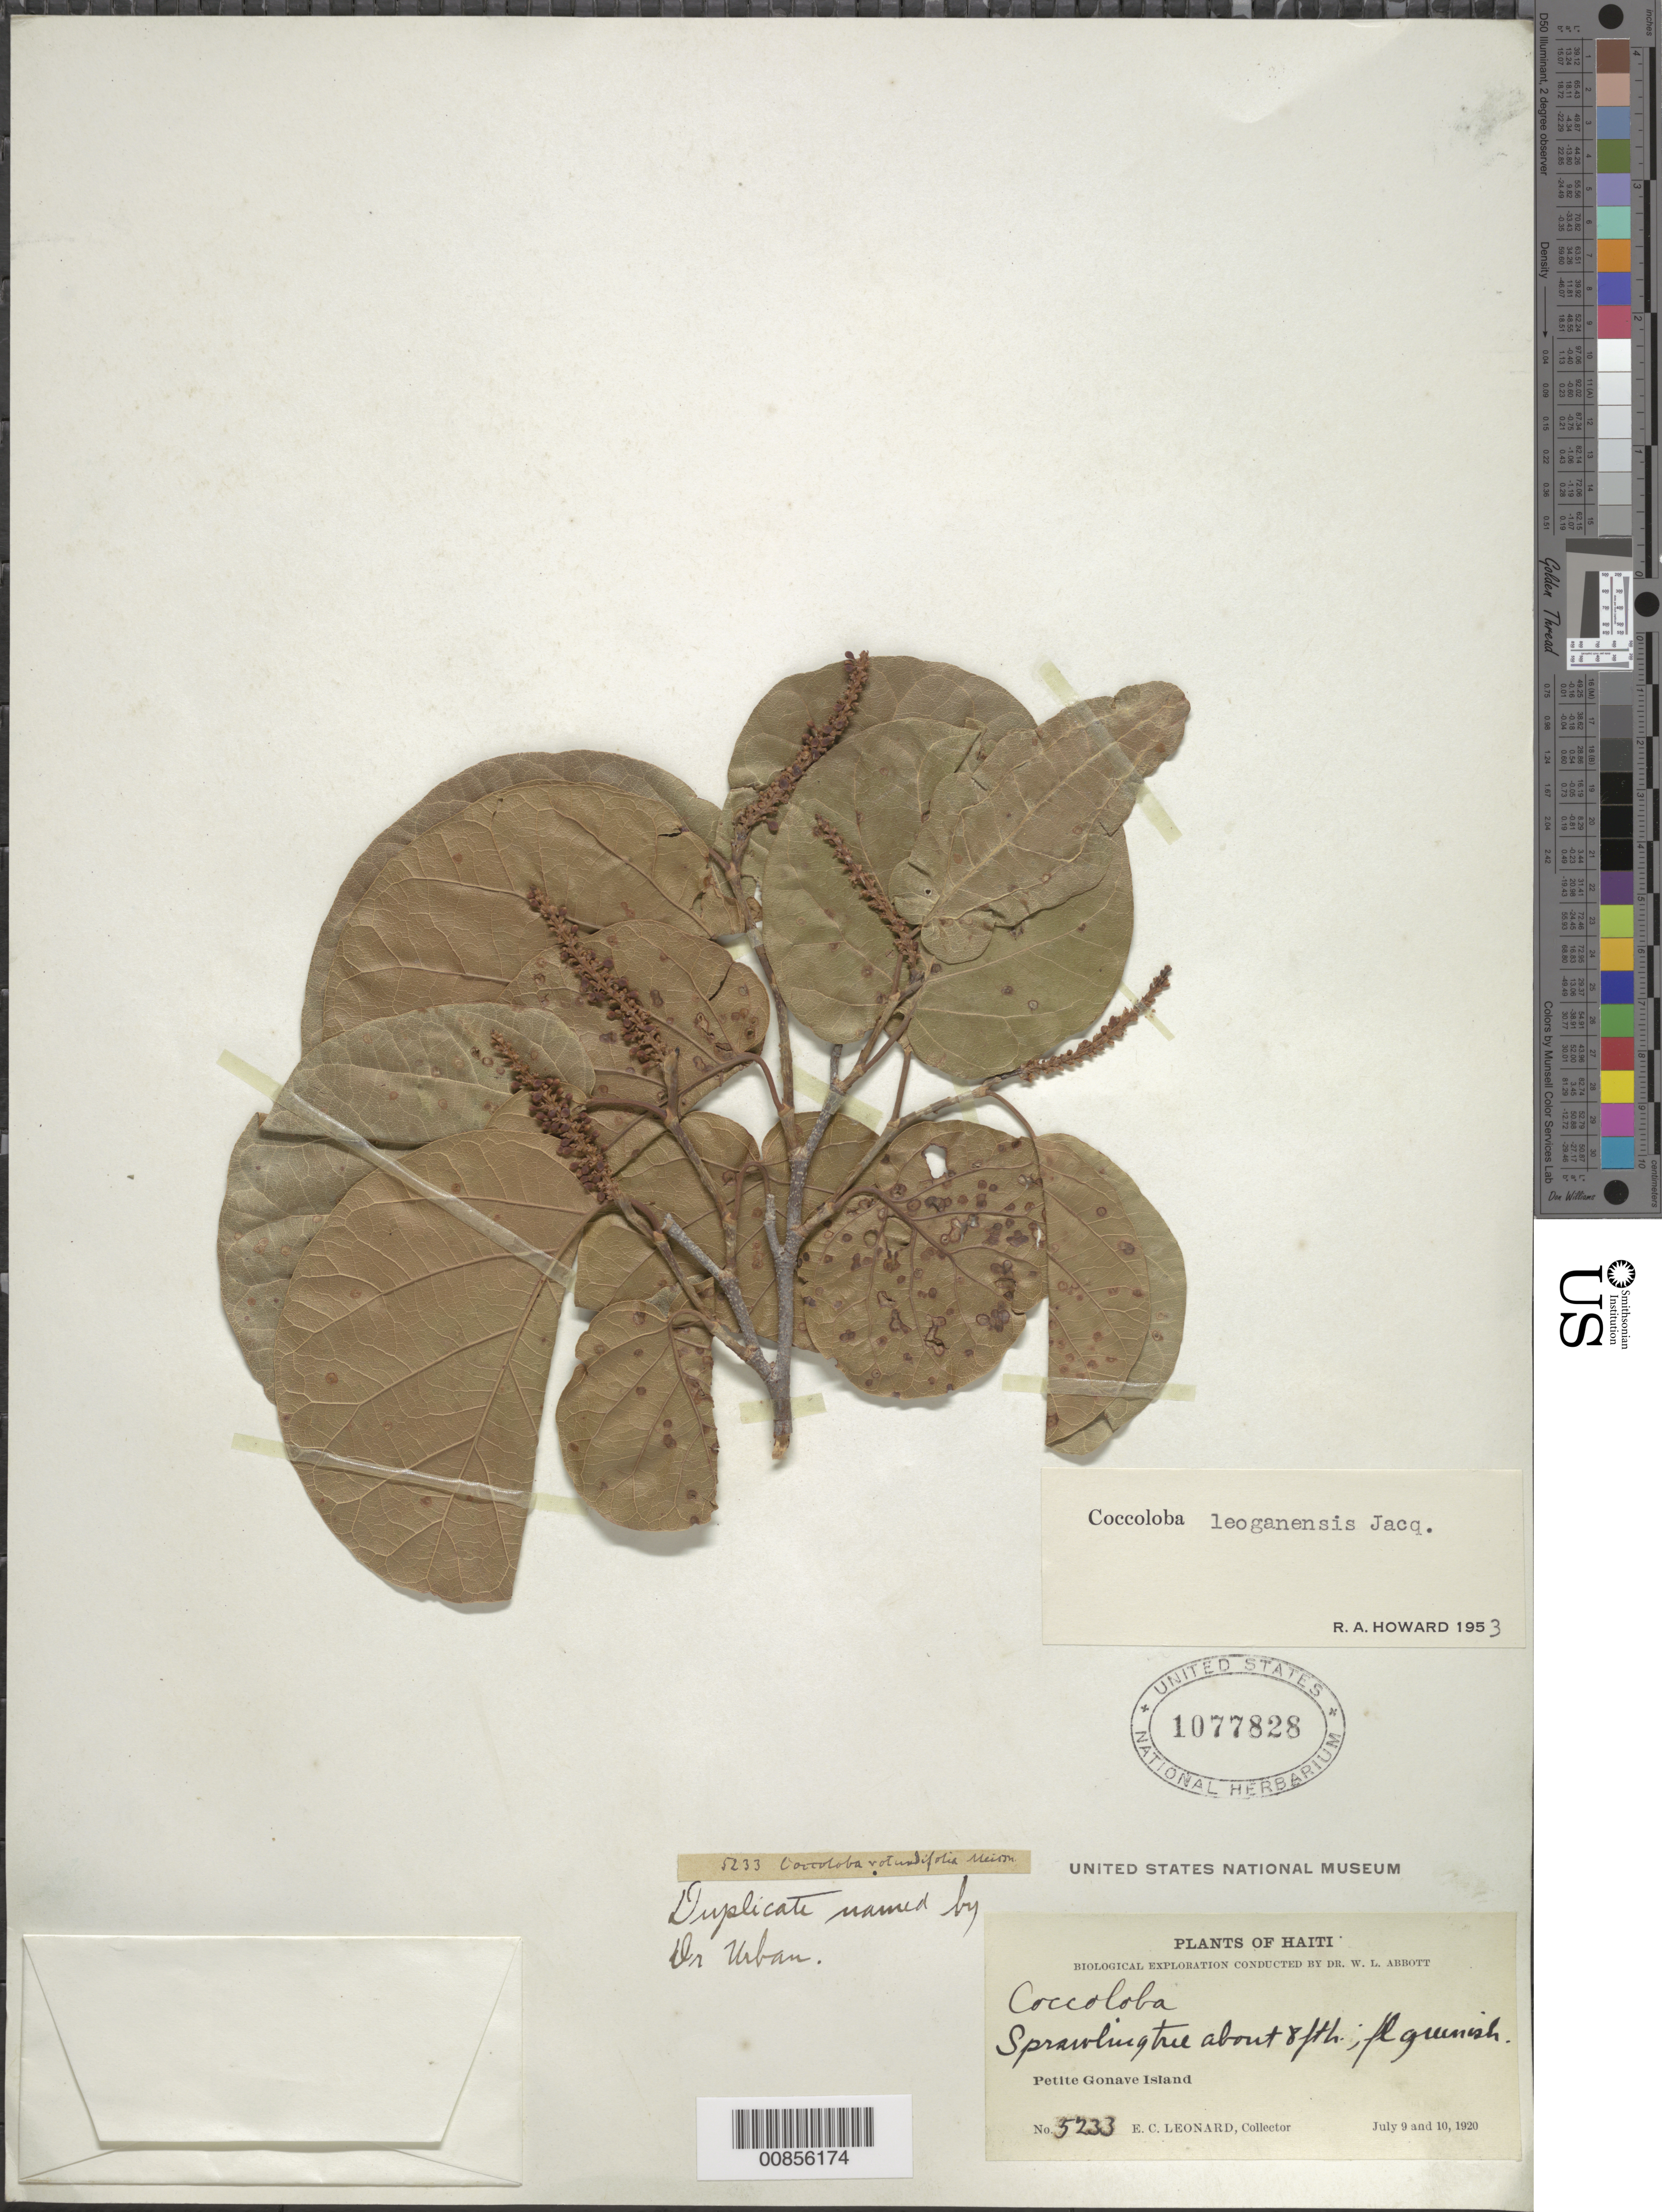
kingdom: Plantae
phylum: Tracheophyta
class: Magnoliopsida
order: Caryophyllales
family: Polygonaceae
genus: Coccoloba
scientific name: Coccoloba leoganensis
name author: Jacq.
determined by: Howard, R. A.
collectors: E. C. Leonard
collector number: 5233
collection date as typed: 09 Jul 1920 to 10 Jul 1920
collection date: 1920-07-09/1920-07-10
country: Haiti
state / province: Ouest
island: Île de la Gonâve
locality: Petite Gonave Island.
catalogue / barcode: US 1077828